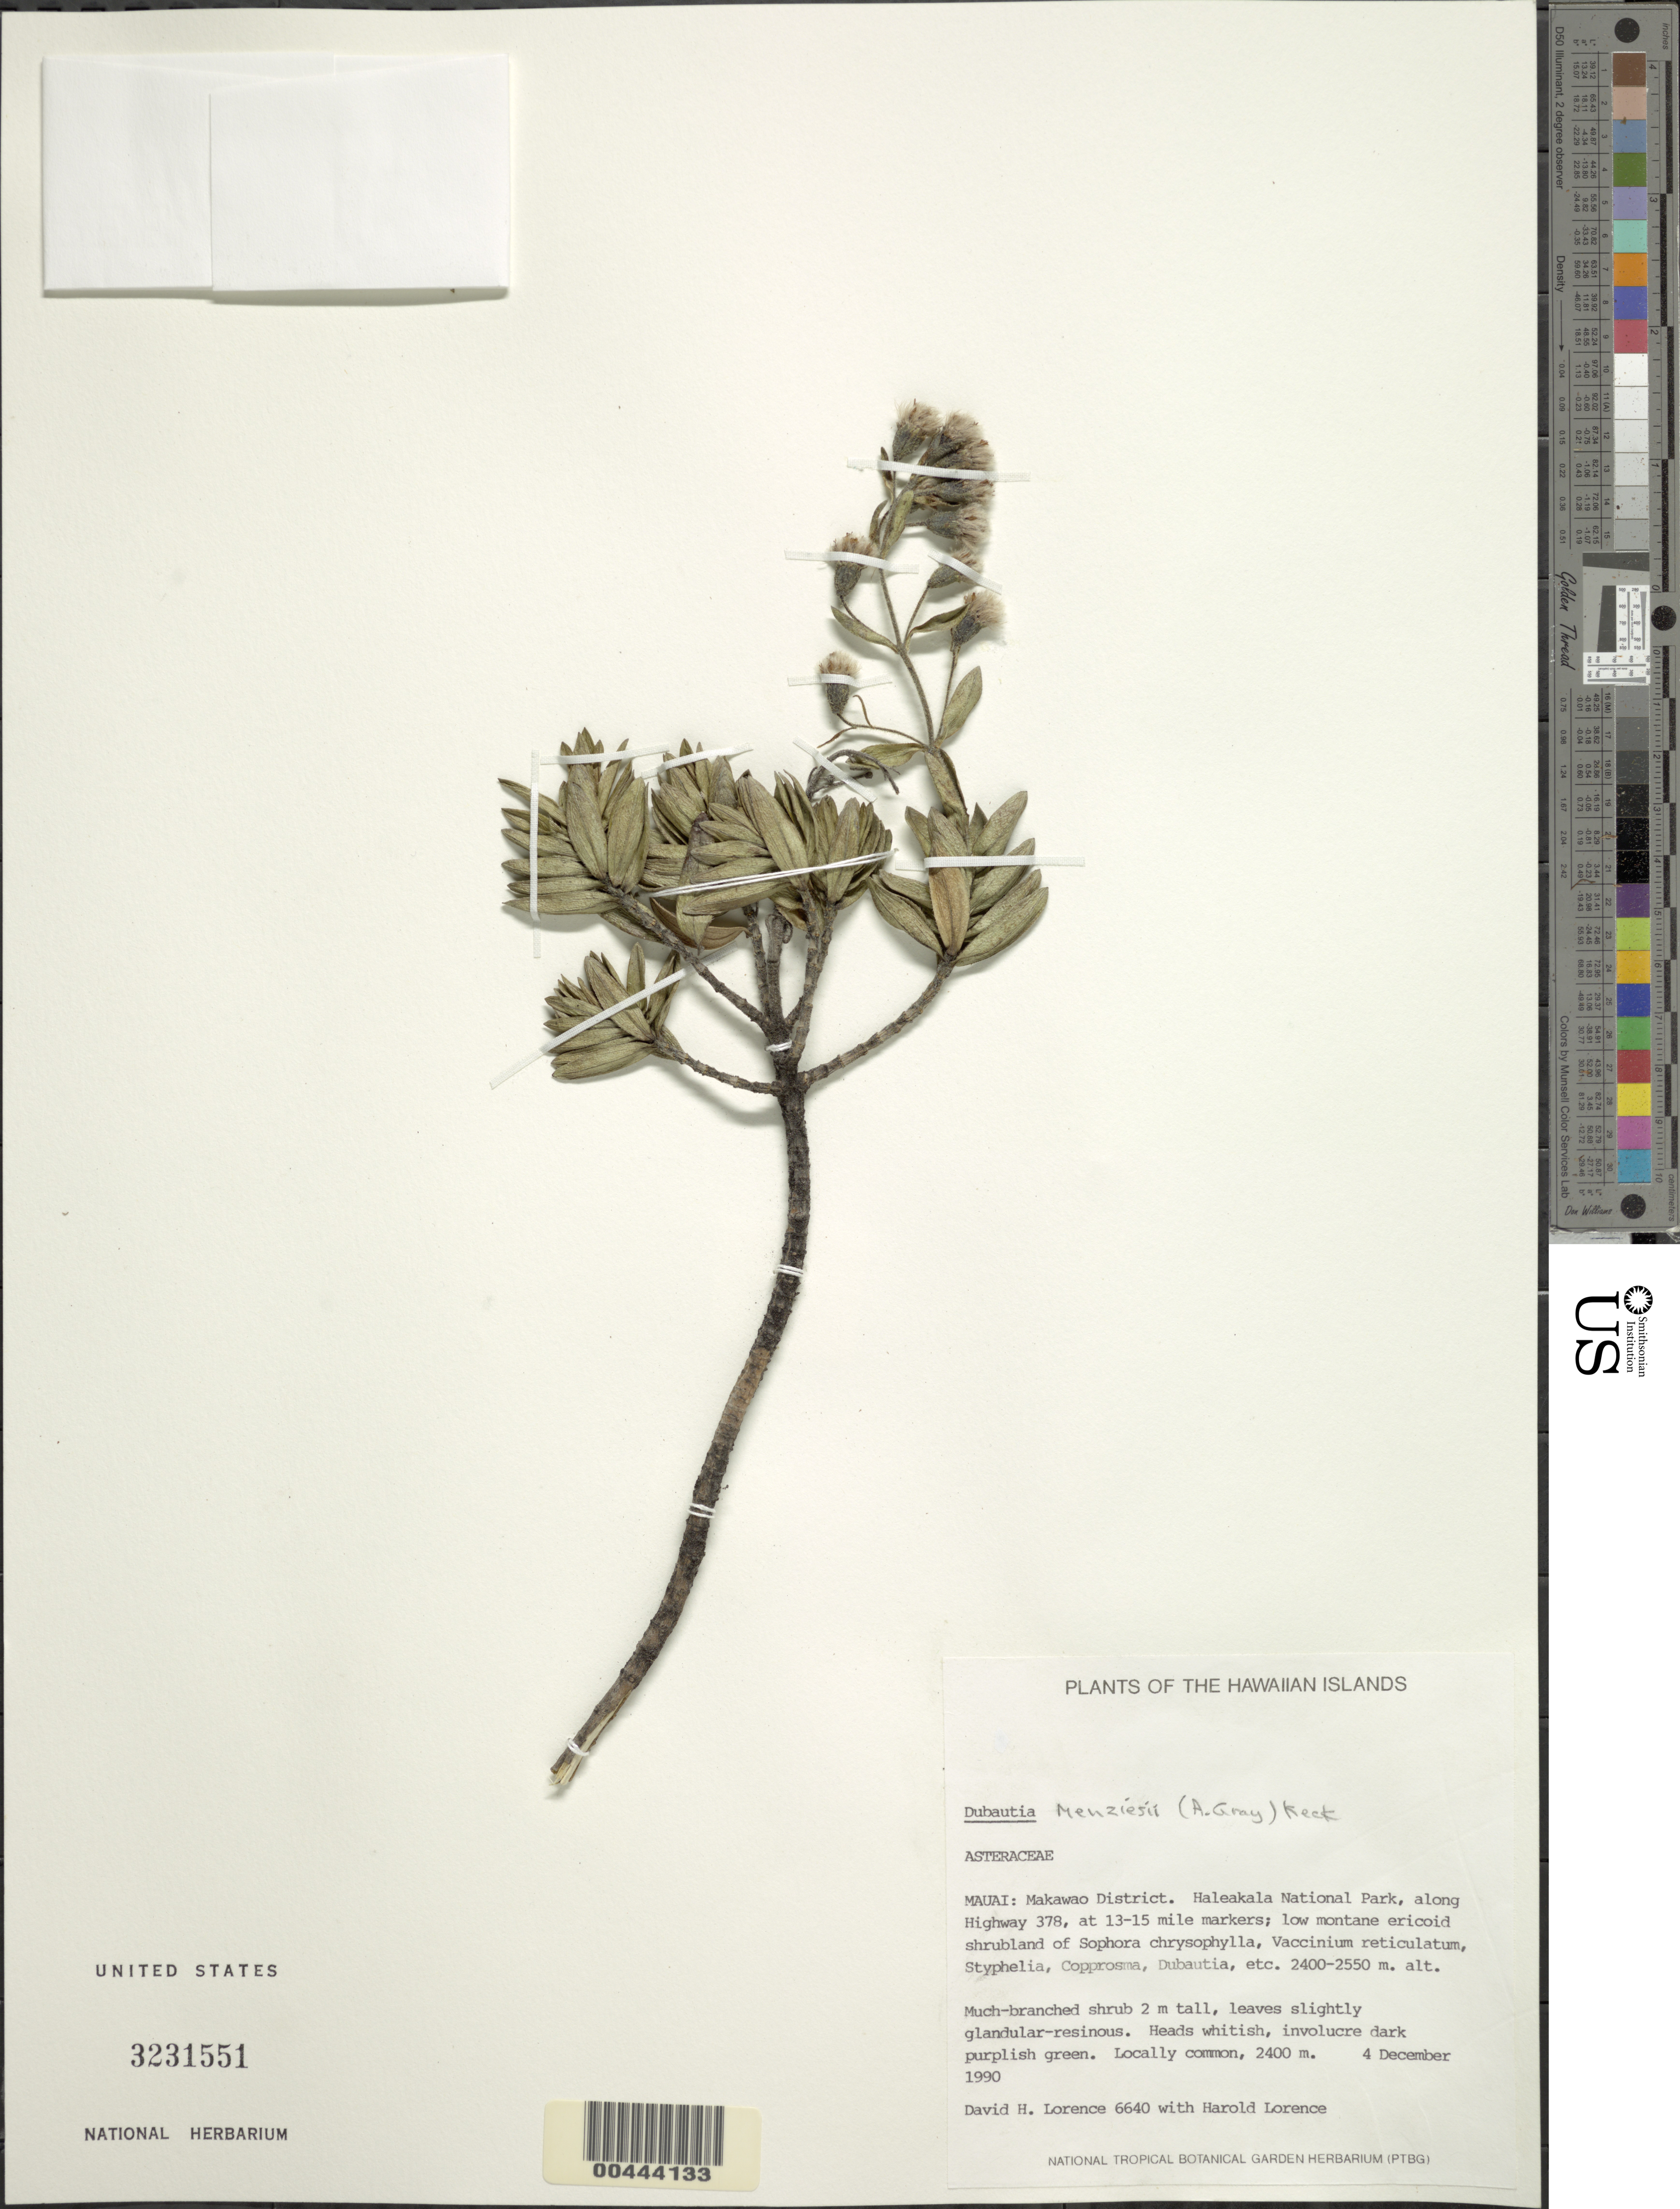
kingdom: Plantae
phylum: Tracheophyta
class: Magnoliopsida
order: Asterales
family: Asteraceae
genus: Dubautia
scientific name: Dubautia menziesii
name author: (A. Gray) D.D. Keck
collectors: D. Lorence & H. Lorence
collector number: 6640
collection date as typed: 4 Dec 1990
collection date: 1990-12-04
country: United States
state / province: Hawaii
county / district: Maui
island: Maui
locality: Makawao District, Haleakala National Park, along Highway 378, at 13-15 mile markers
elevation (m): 2400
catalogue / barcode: US 3231551